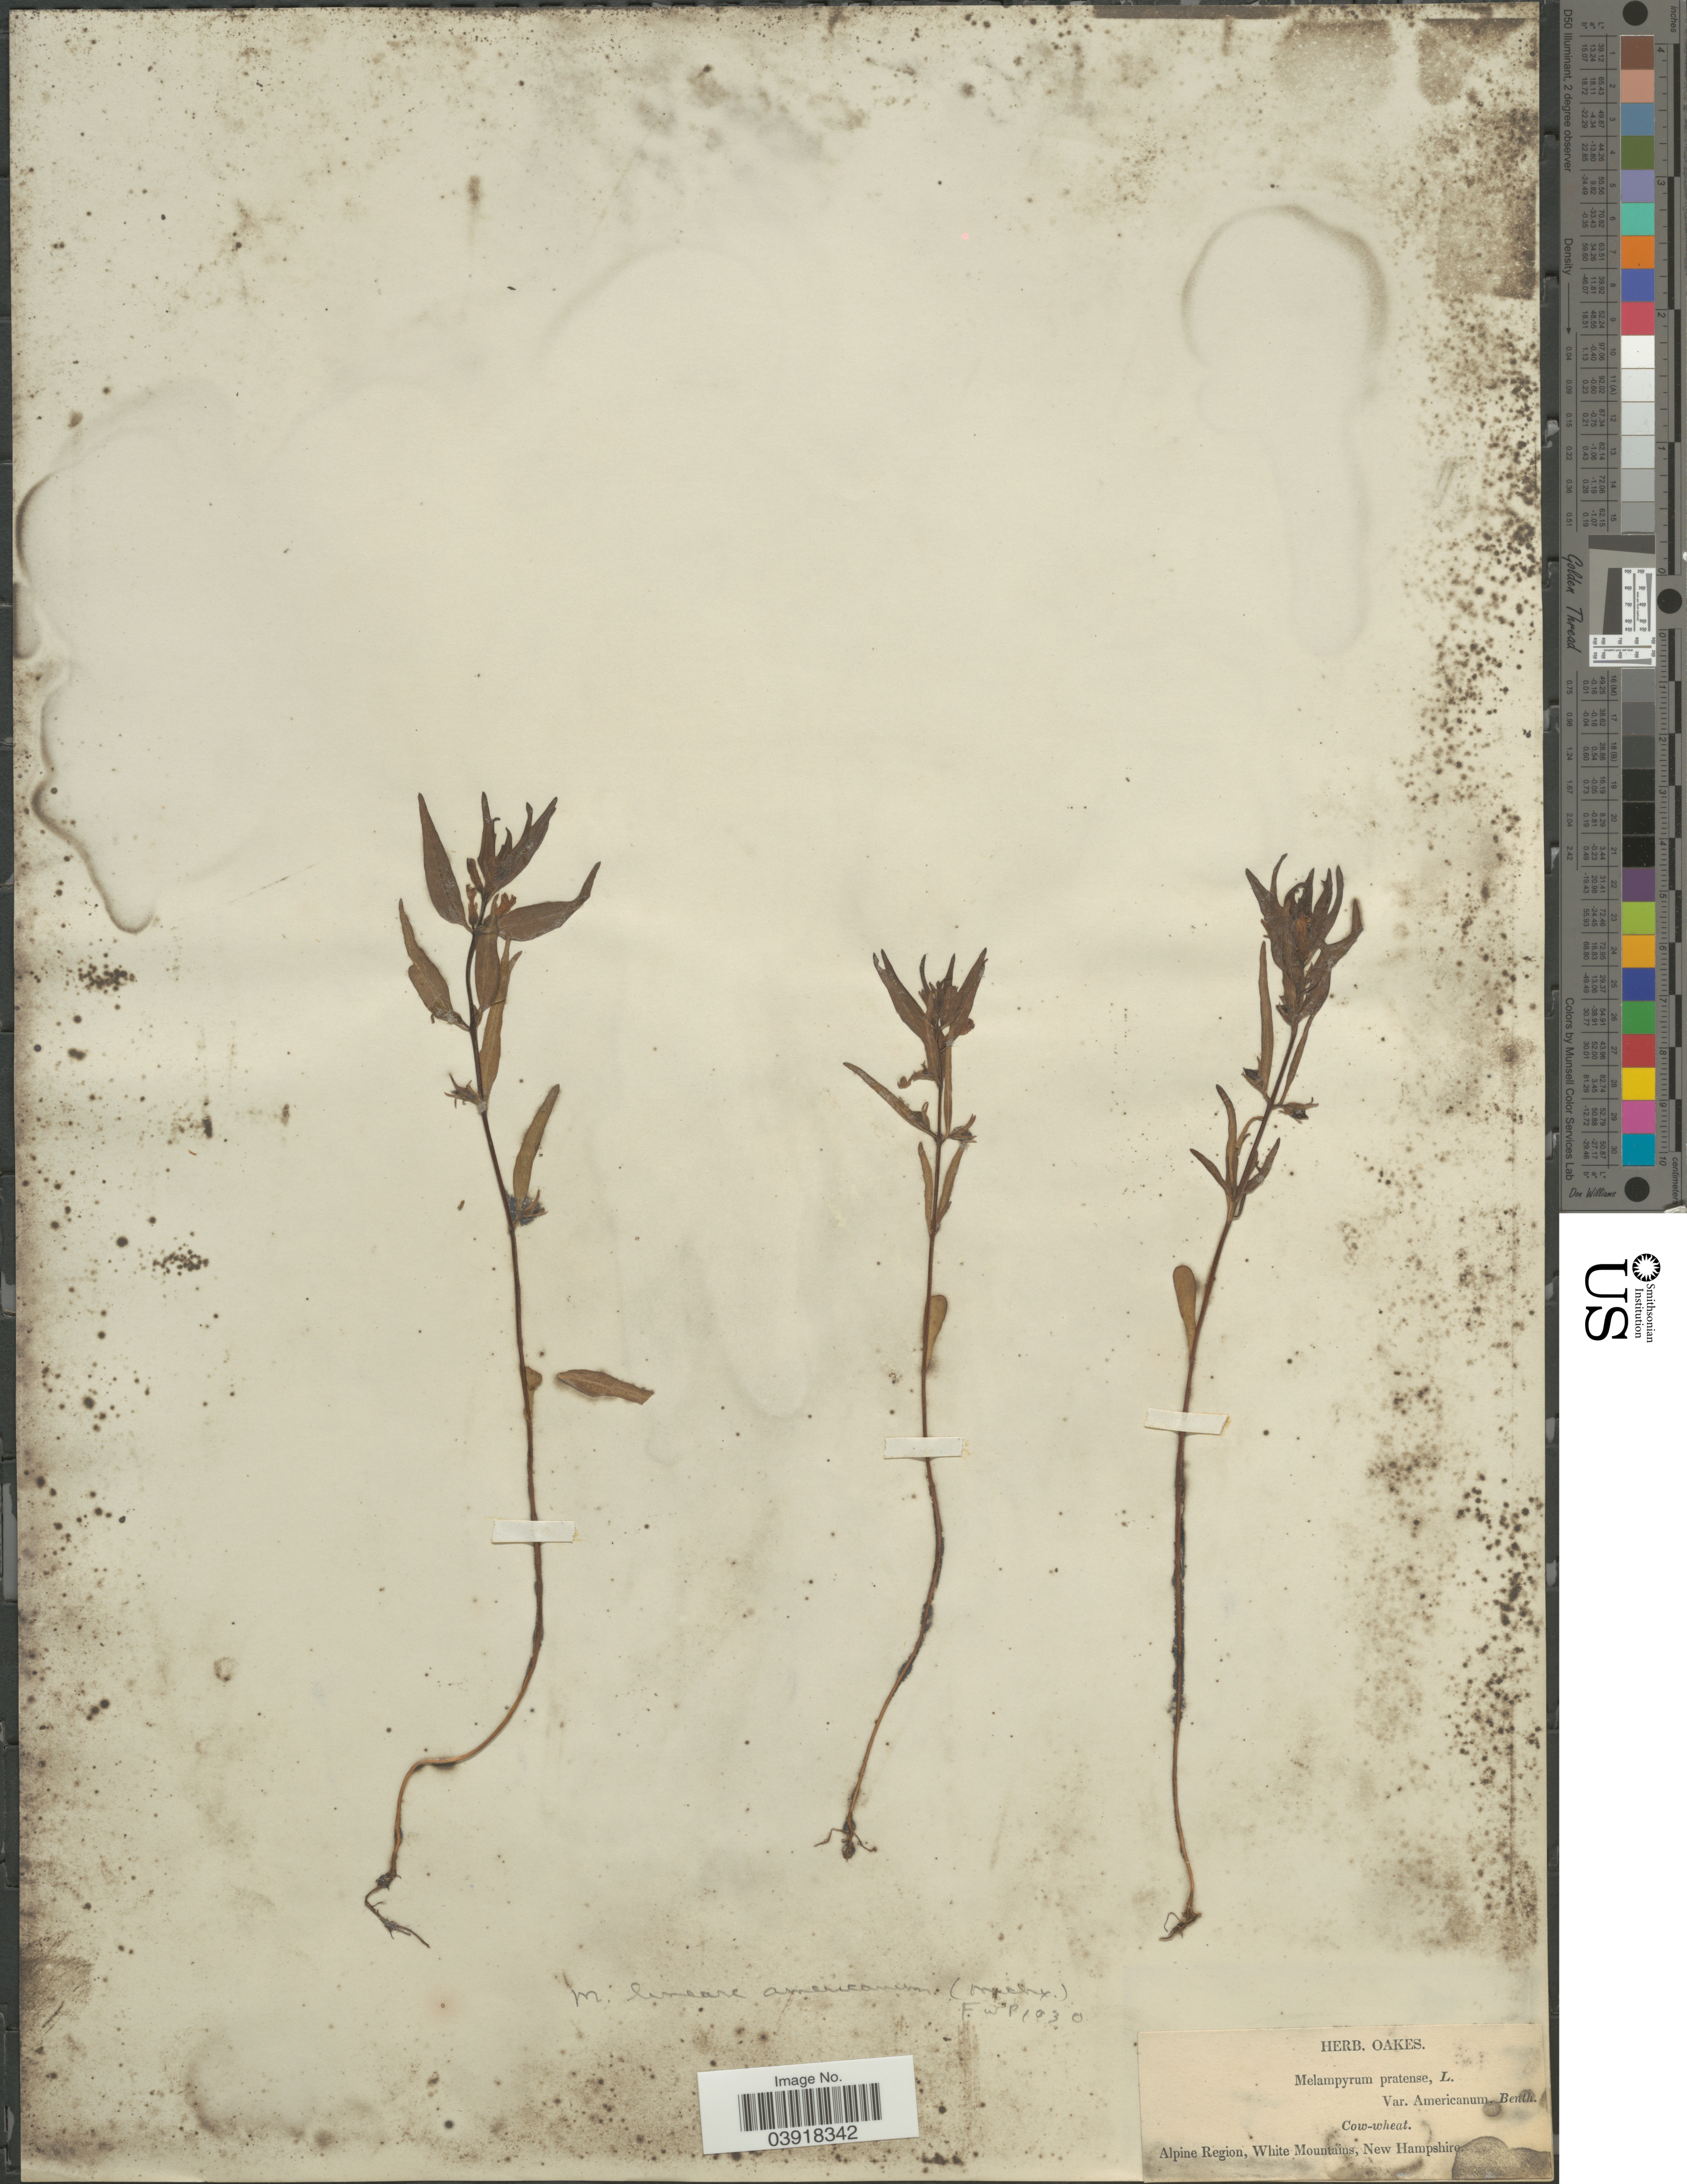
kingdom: Plantae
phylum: Tracheophyta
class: Magnoliopsida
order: Lamiales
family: Orobanchaceae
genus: Melampyrum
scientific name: Melampyrum lineare subsp. typicum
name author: Pennell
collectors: ex herb. Oakes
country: United States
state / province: New Hampshire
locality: Alpine Region, White Mountains.